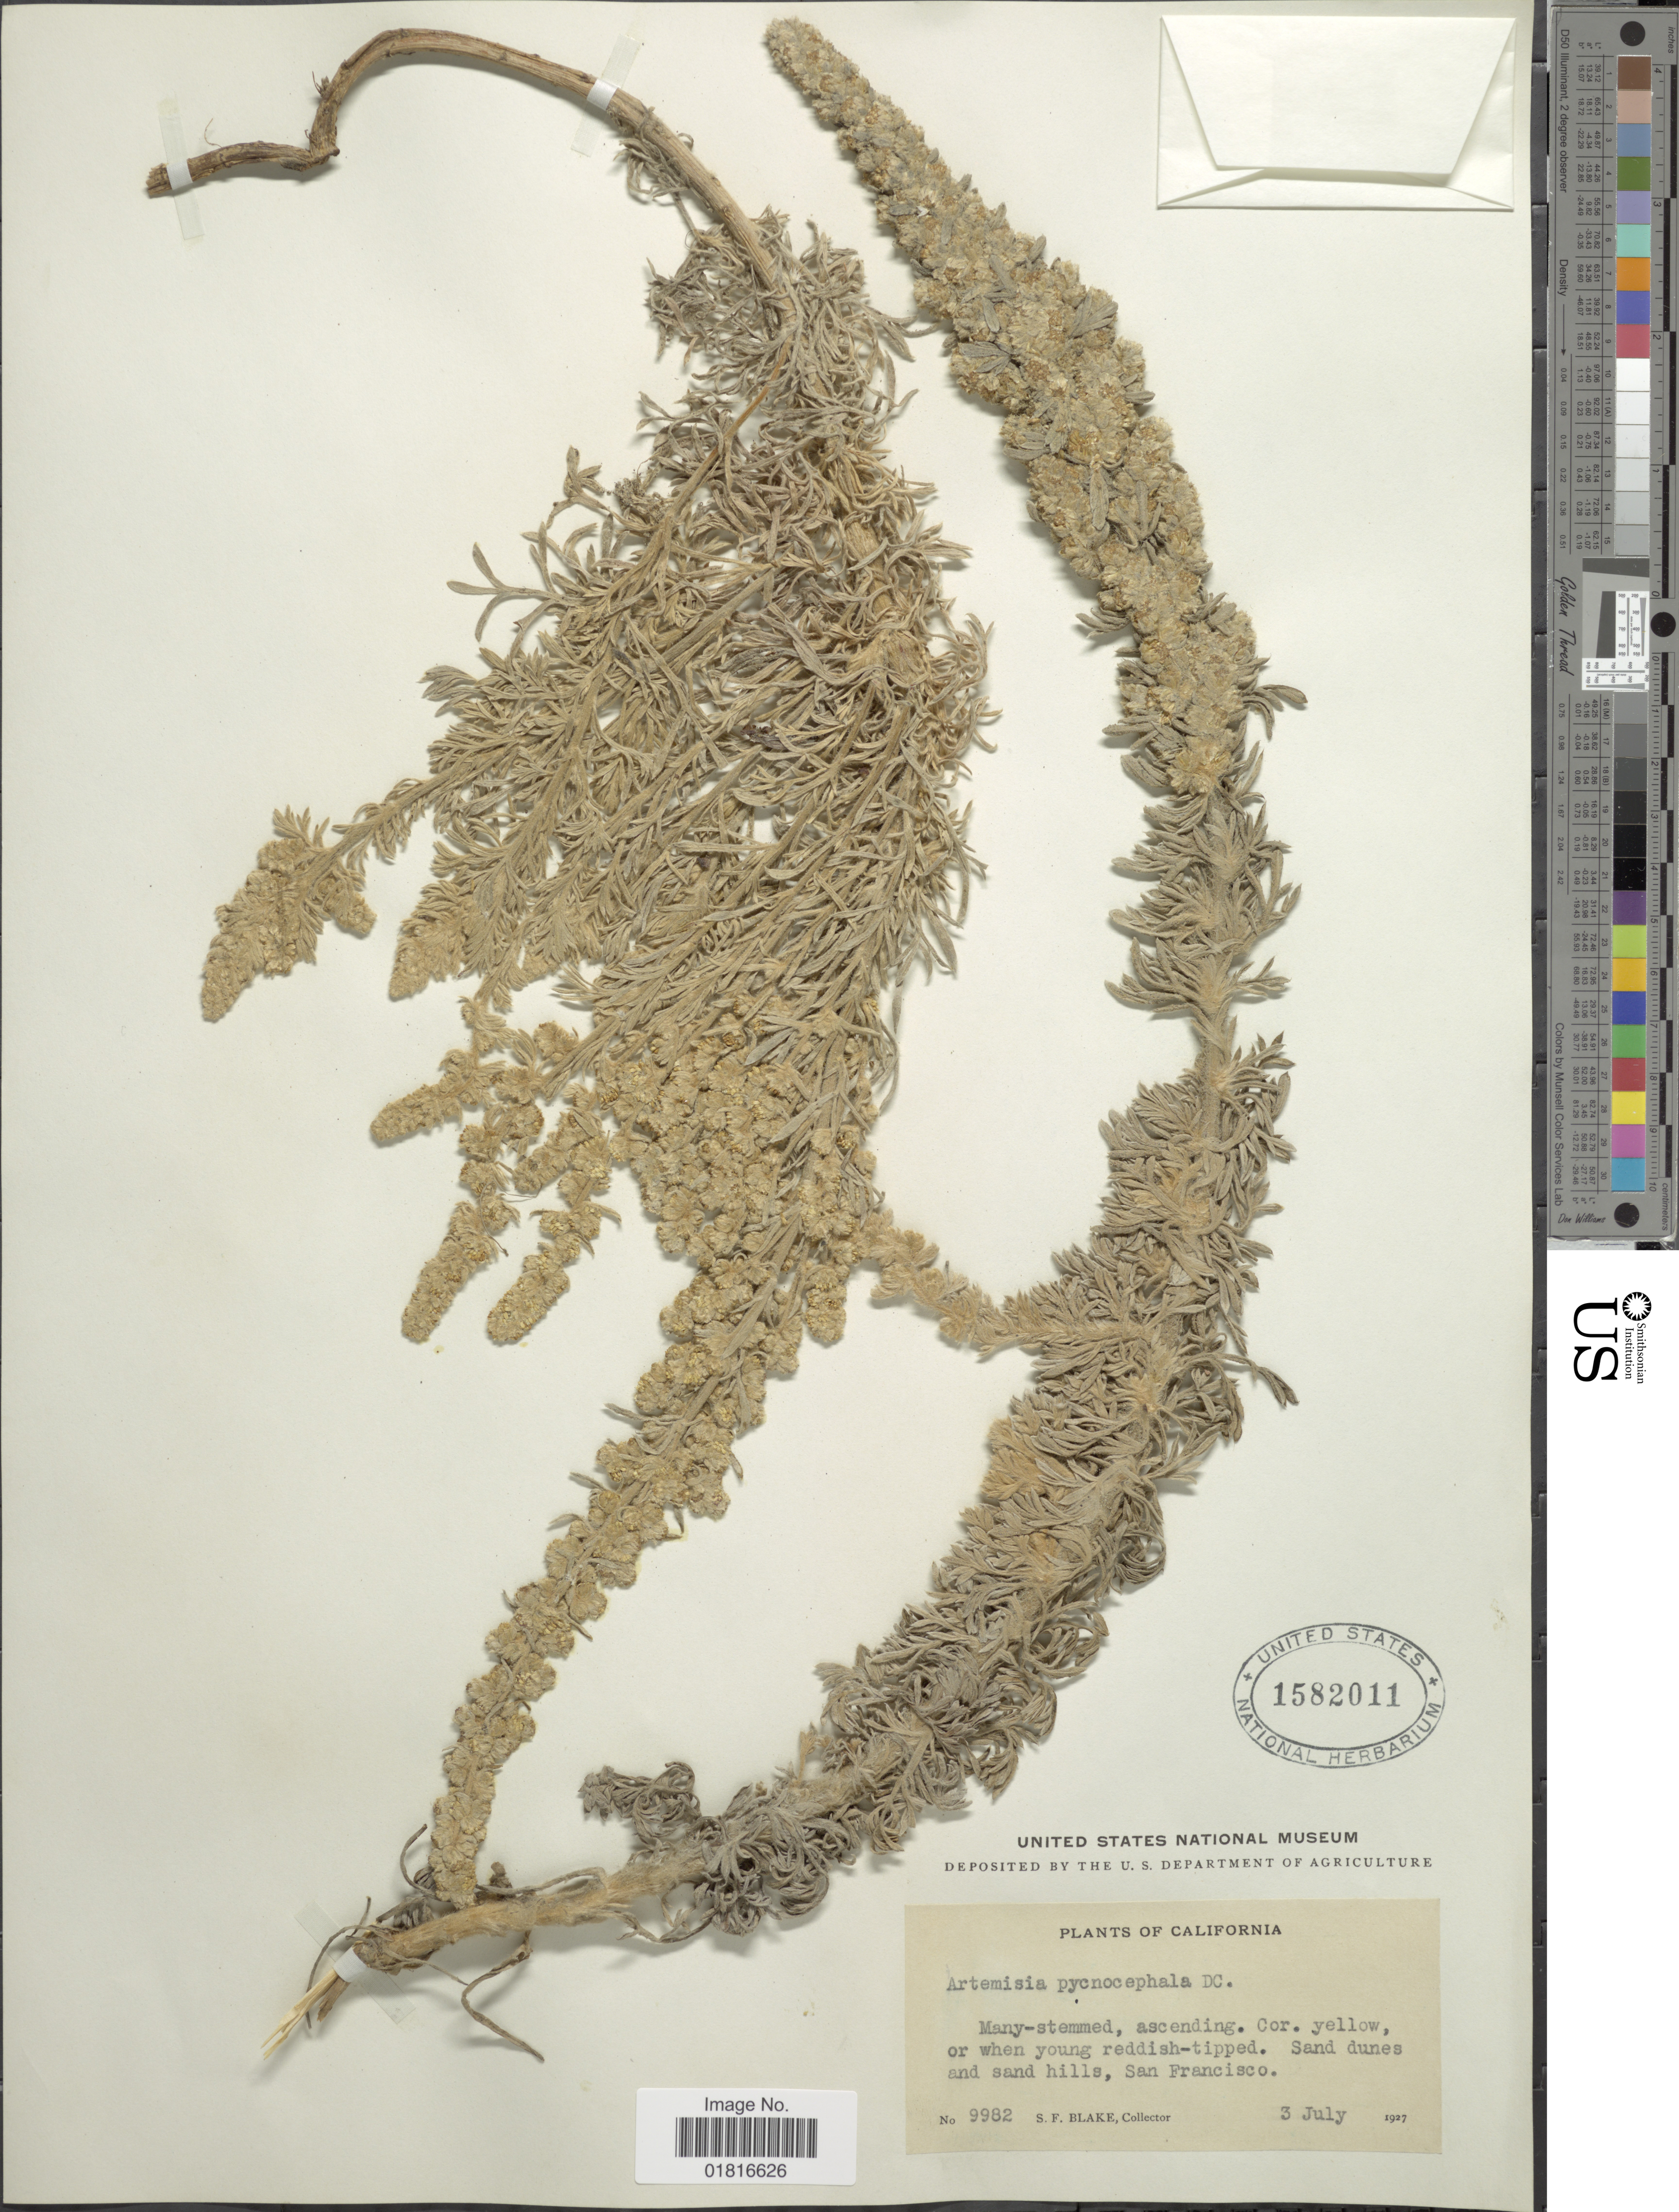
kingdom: Plantae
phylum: Tracheophyta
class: Magnoliopsida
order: Asterales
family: Asteraceae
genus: Artemisia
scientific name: Artemisia pycnocephala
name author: DC.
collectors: S. Blake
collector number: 9982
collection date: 1927-07-03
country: United States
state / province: California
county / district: San Francisco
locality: Sand dunes and sand hills, San Francisco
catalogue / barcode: US 1582011